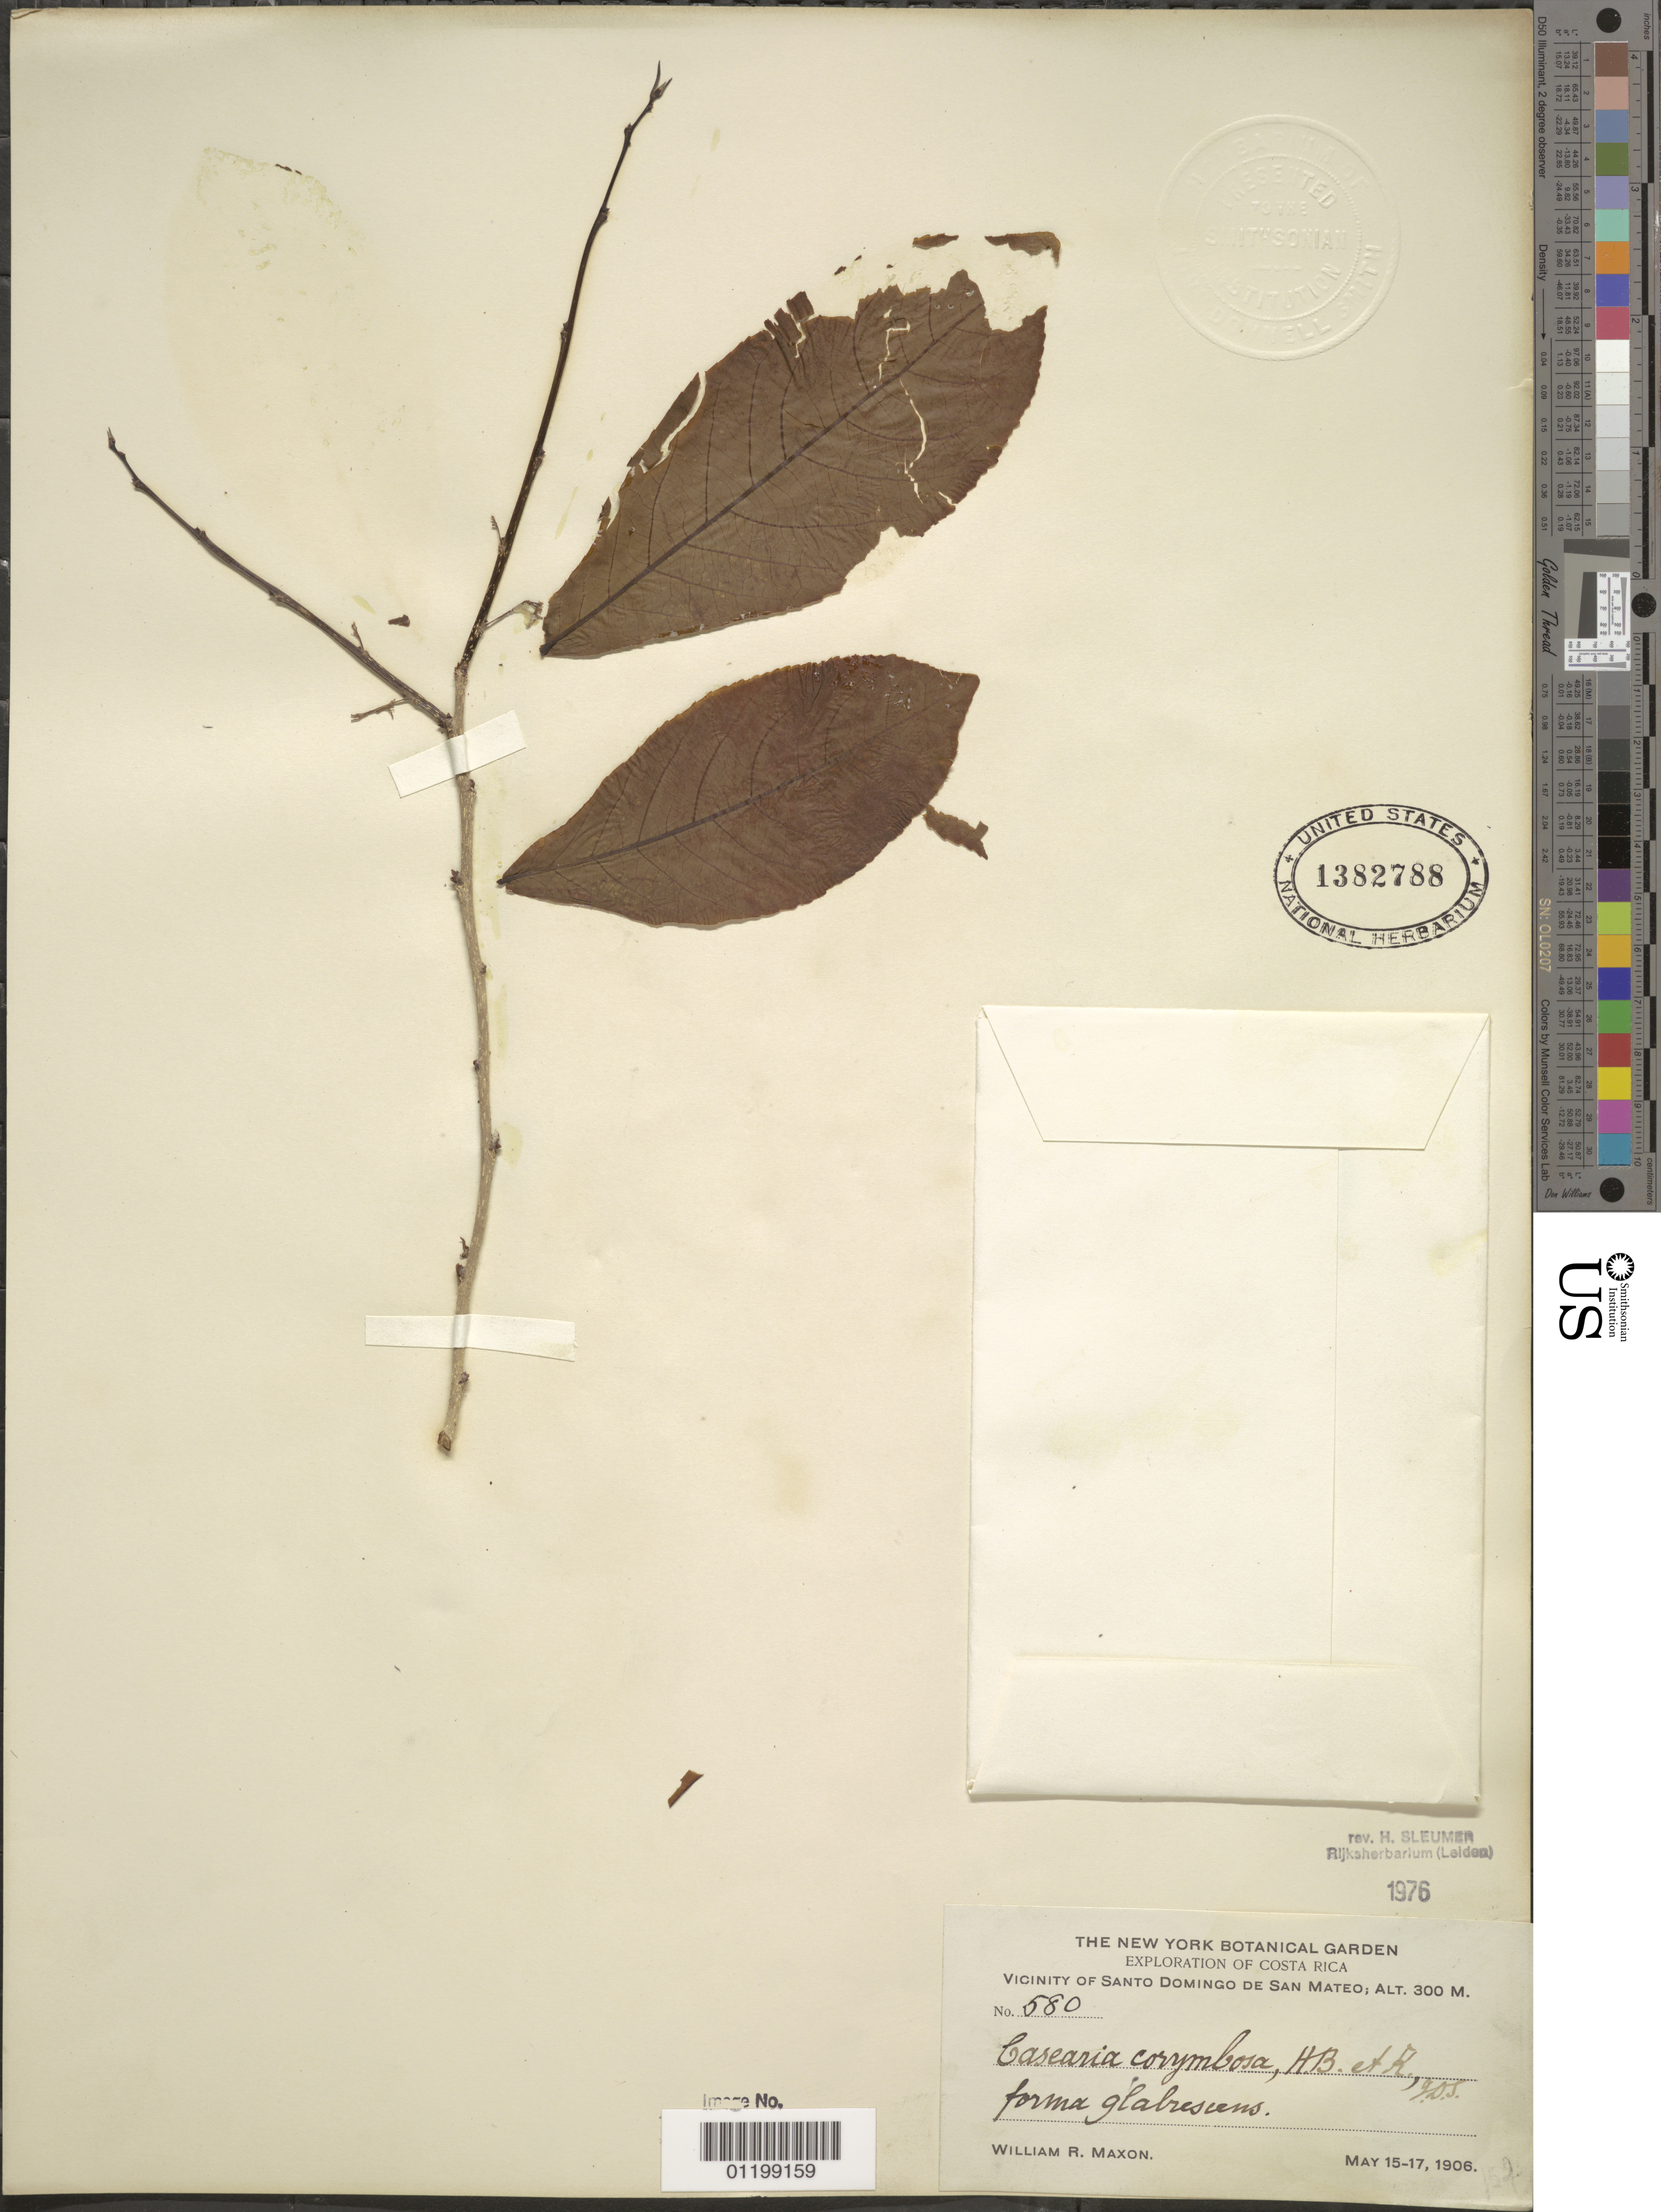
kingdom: Plantae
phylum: Tracheophyta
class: Magnoliopsida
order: Malpighiales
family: Salicaceae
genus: Casearia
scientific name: Casearia corymbosa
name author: Kunth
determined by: Sleumer, H. O.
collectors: W. R. Maxon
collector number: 580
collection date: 1906-05-15/1906-05-17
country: Costa Rica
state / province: Heredia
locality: Vicinity of Santo Domingo de San Mateo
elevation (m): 300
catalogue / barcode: US 1382788